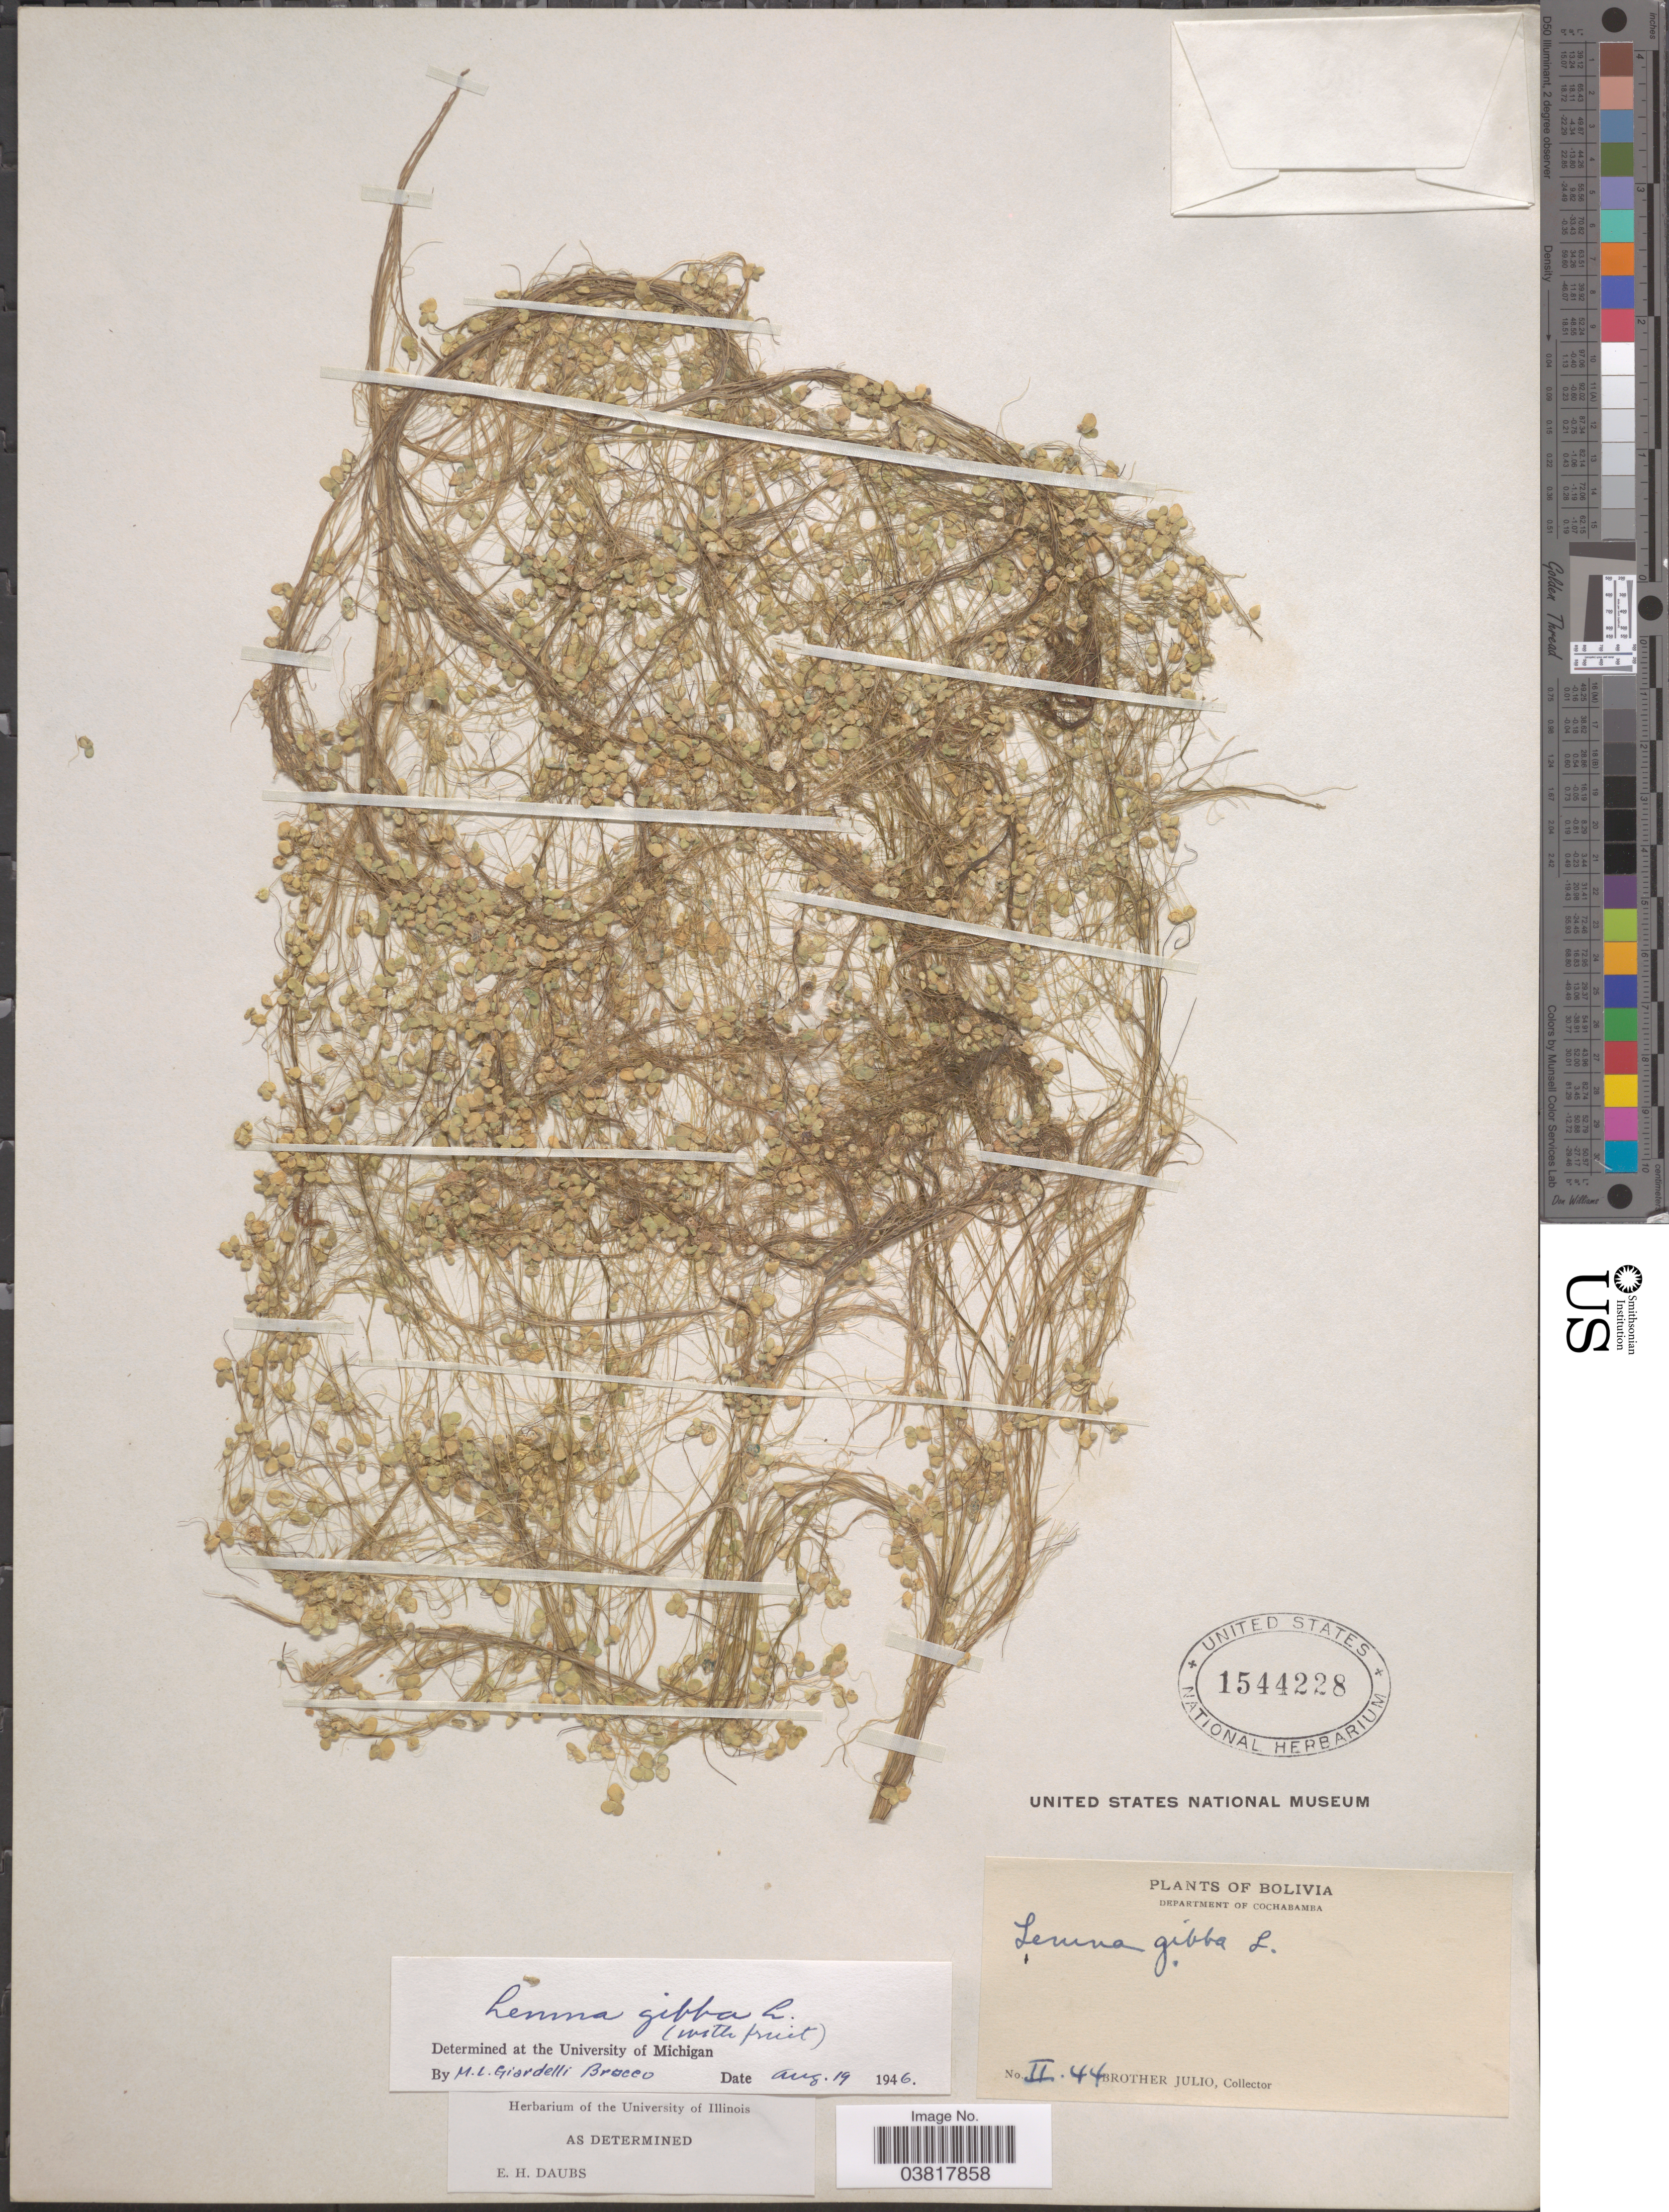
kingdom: Plantae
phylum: Tracheophyta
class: Liliopsida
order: Alismatales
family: Araceae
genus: Lemna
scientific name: Lemna gibba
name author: L.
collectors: Bro. Julio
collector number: II44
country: Bolivia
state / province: Cochabamba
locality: Department of Cochabamba.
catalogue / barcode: US 1544228